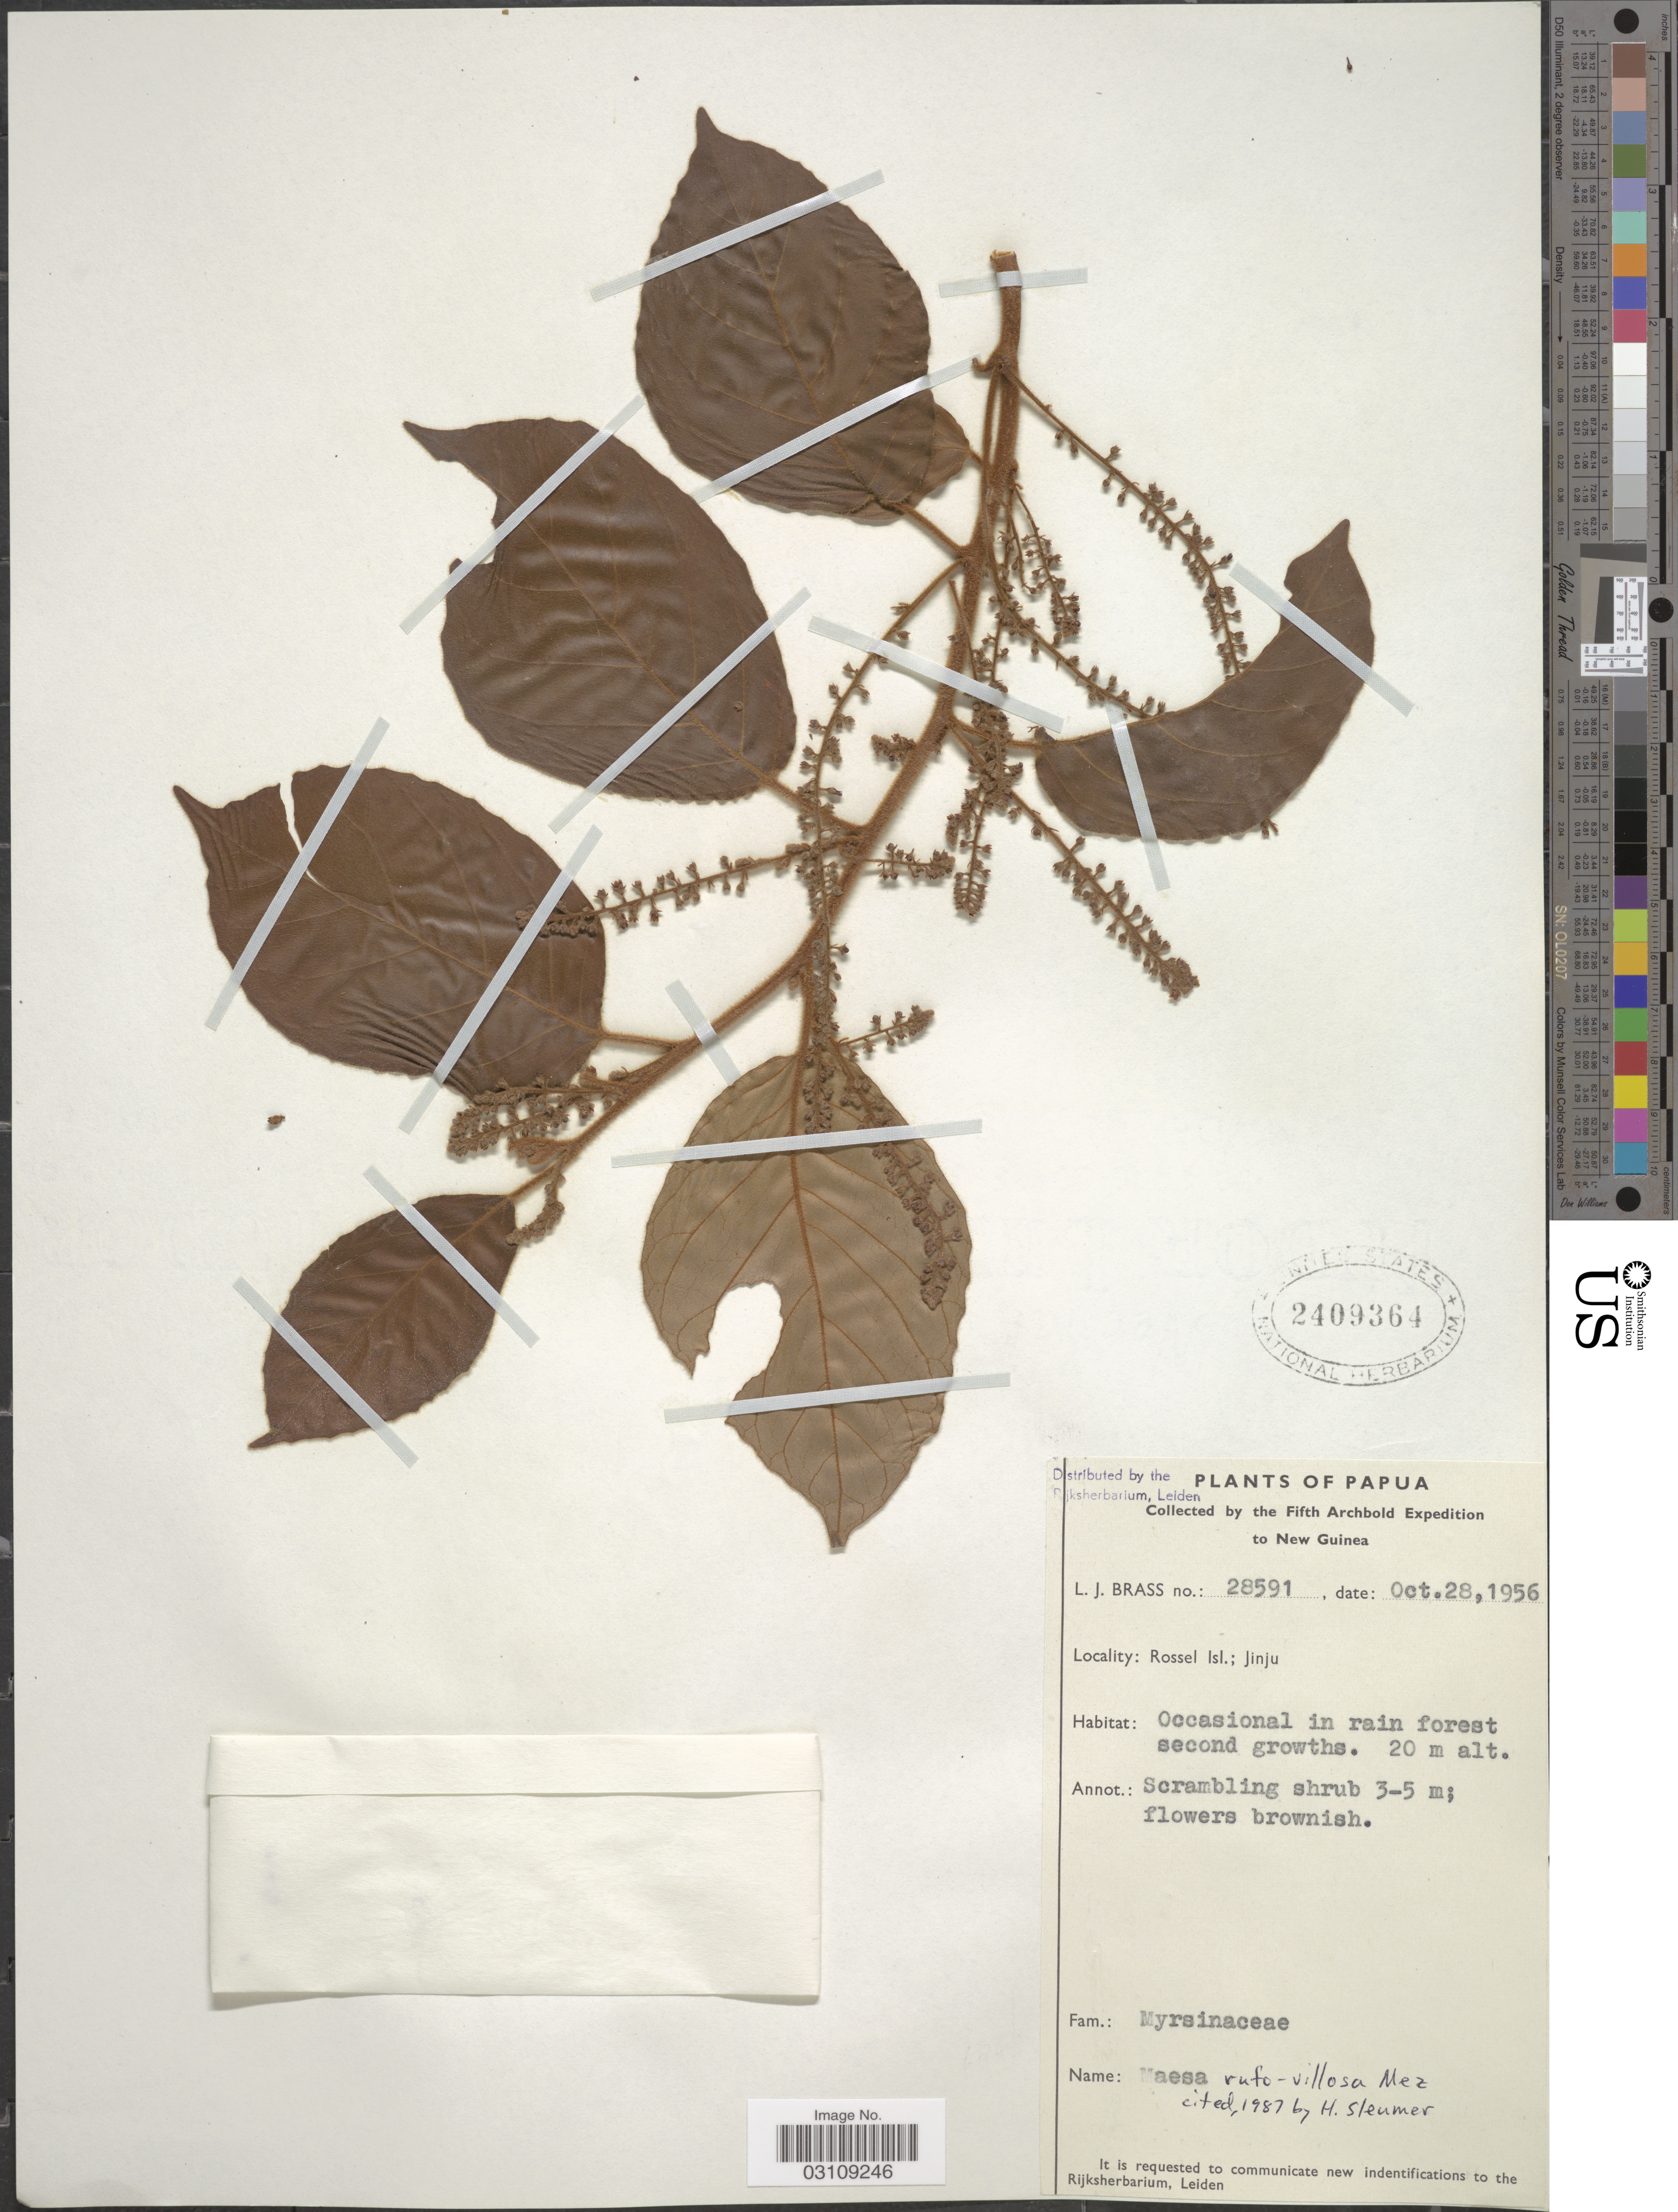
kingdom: Plantae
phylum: Tracheophyta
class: Magnoliopsida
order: Ericales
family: Primulaceae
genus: Maesa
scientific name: Maesa rufovillosa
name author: Mez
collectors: L. J. Brass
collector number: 28591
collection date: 1956-10-28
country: Papua New Guinea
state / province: Milne Bay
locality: New Guinea. Rossel Isl.; Jinju.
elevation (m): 20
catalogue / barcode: US 2409364